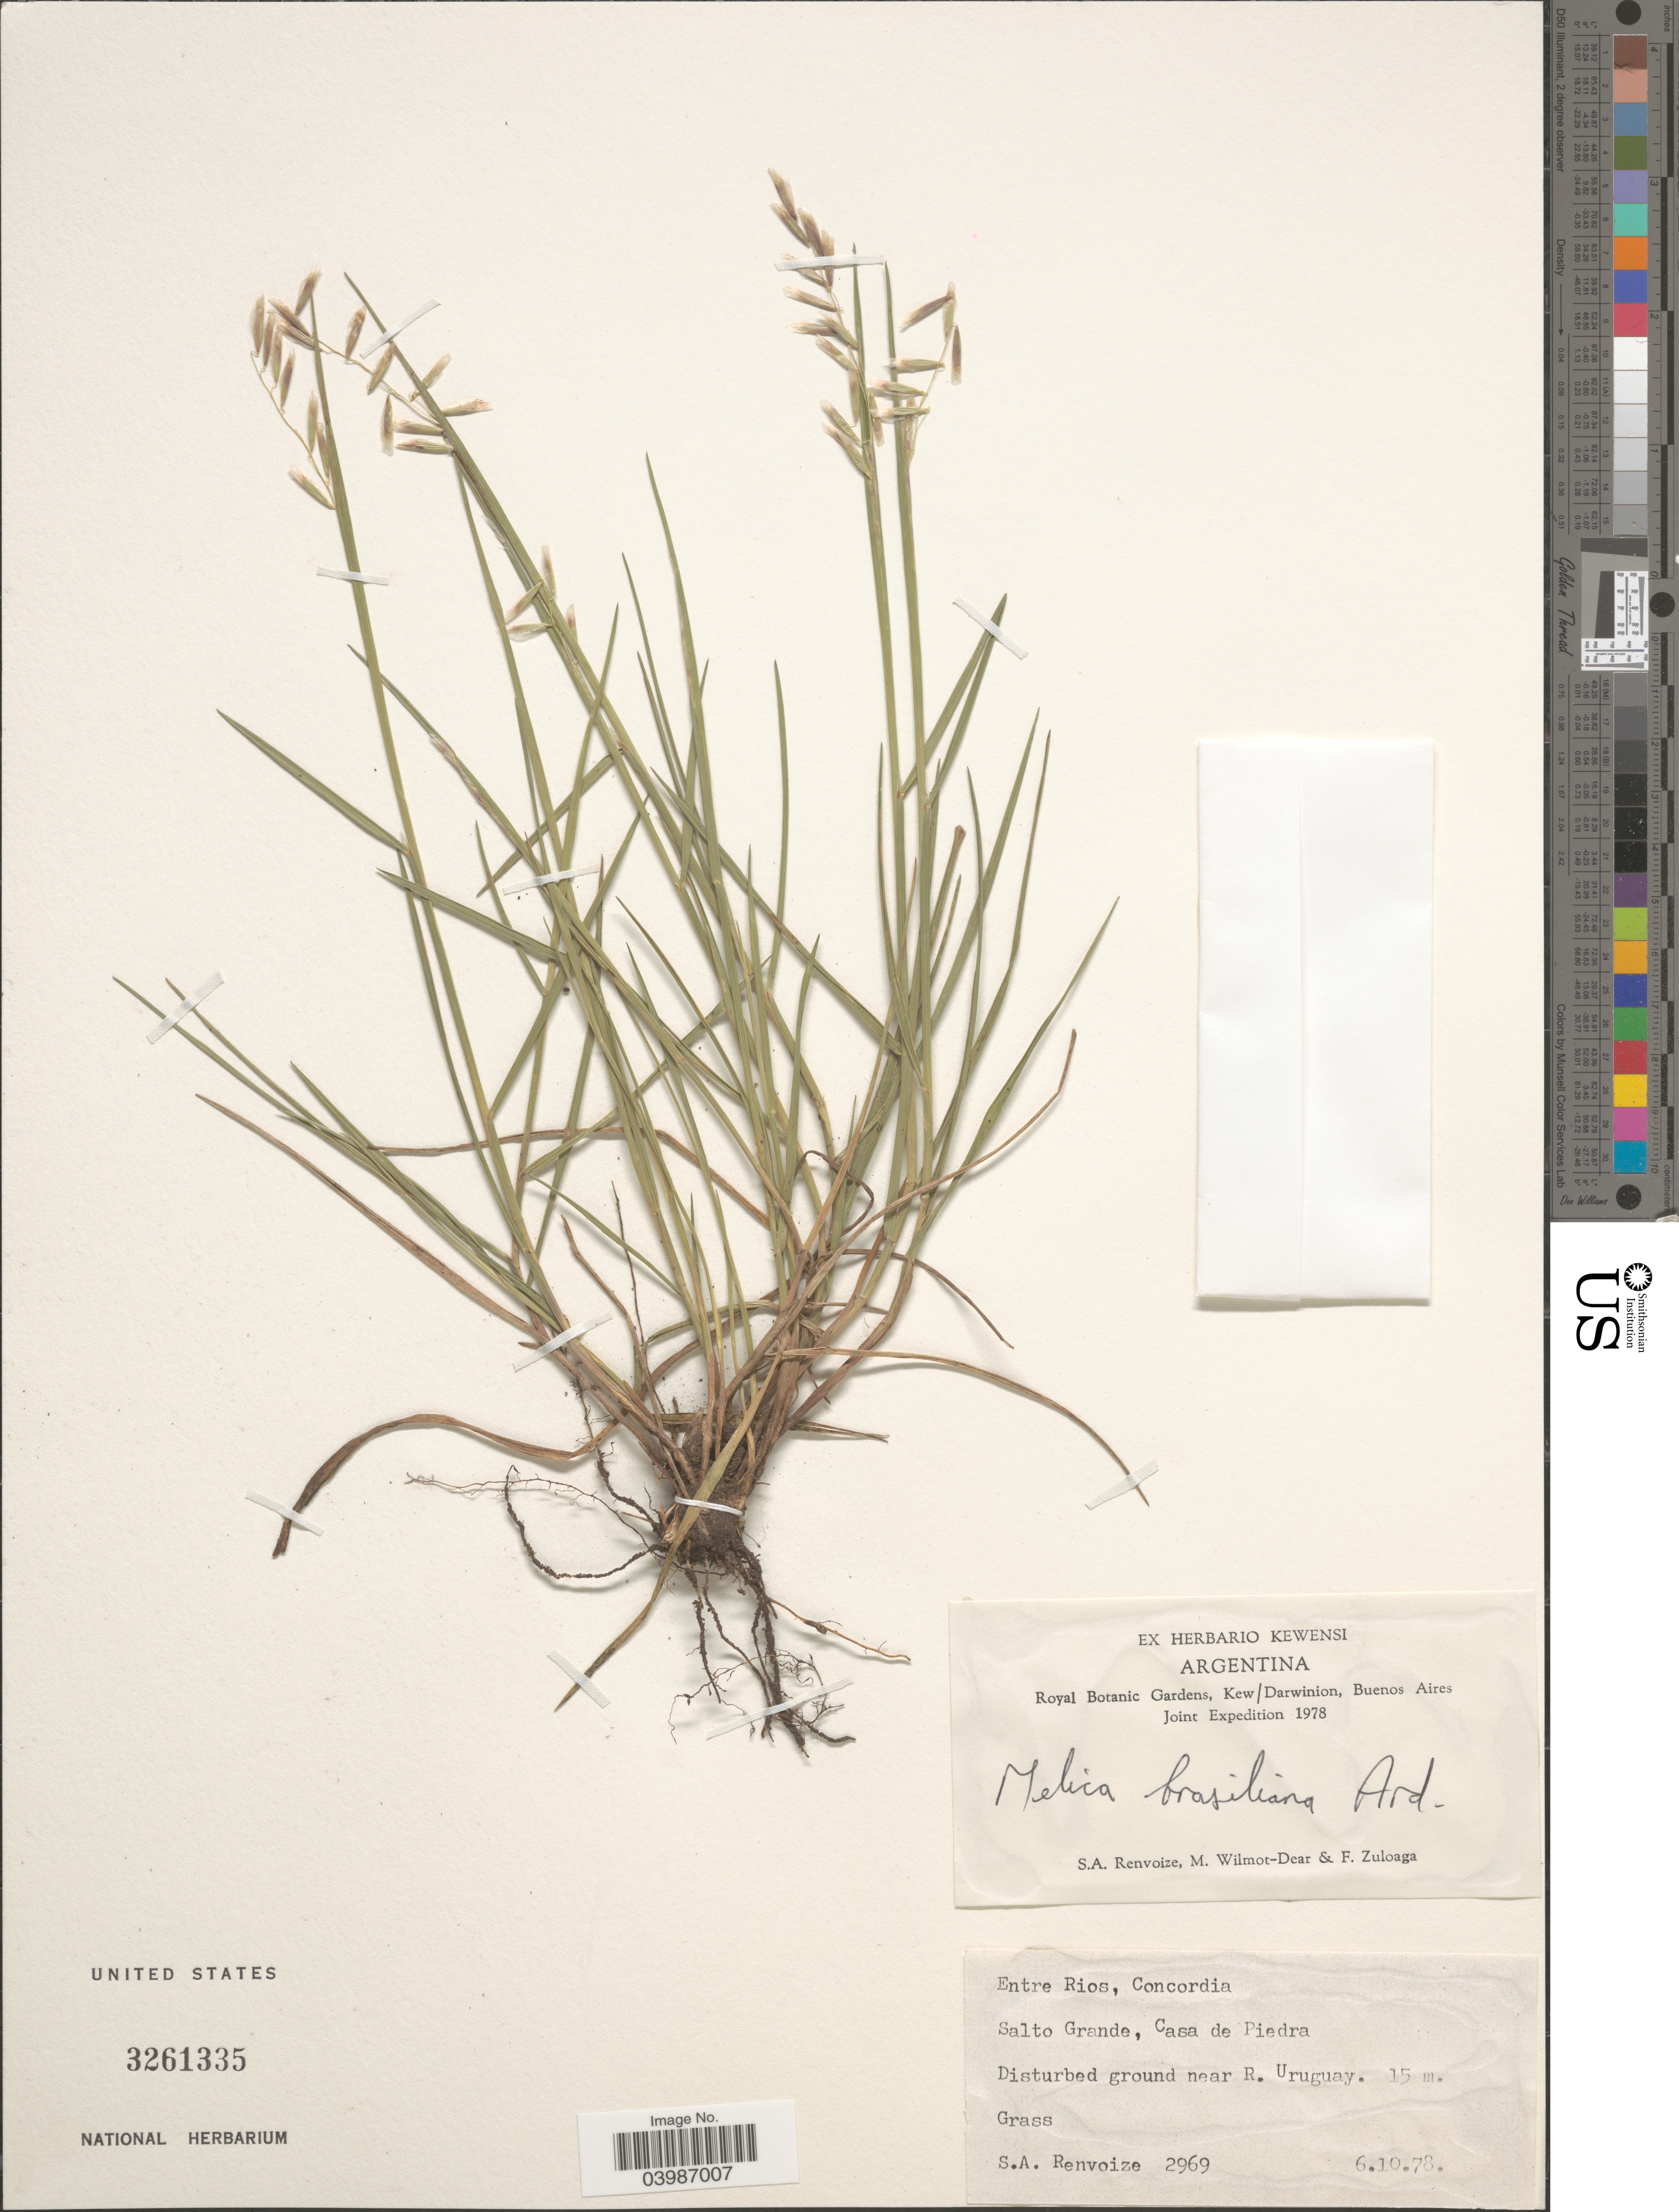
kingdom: Plantae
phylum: Tracheophyta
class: Liliopsida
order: Poales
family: Poaceae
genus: Melica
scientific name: Melica brasiliana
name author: Ard.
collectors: S. A. Renvoize, M. Wilmot-Dear & F. Zuloaga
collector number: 2969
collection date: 1978-10-06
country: Argentina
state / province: Entre Rios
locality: Concordia. Salto Grande, Casa de Piedra. Near R. Uruguay.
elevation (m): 15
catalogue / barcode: US 3261335